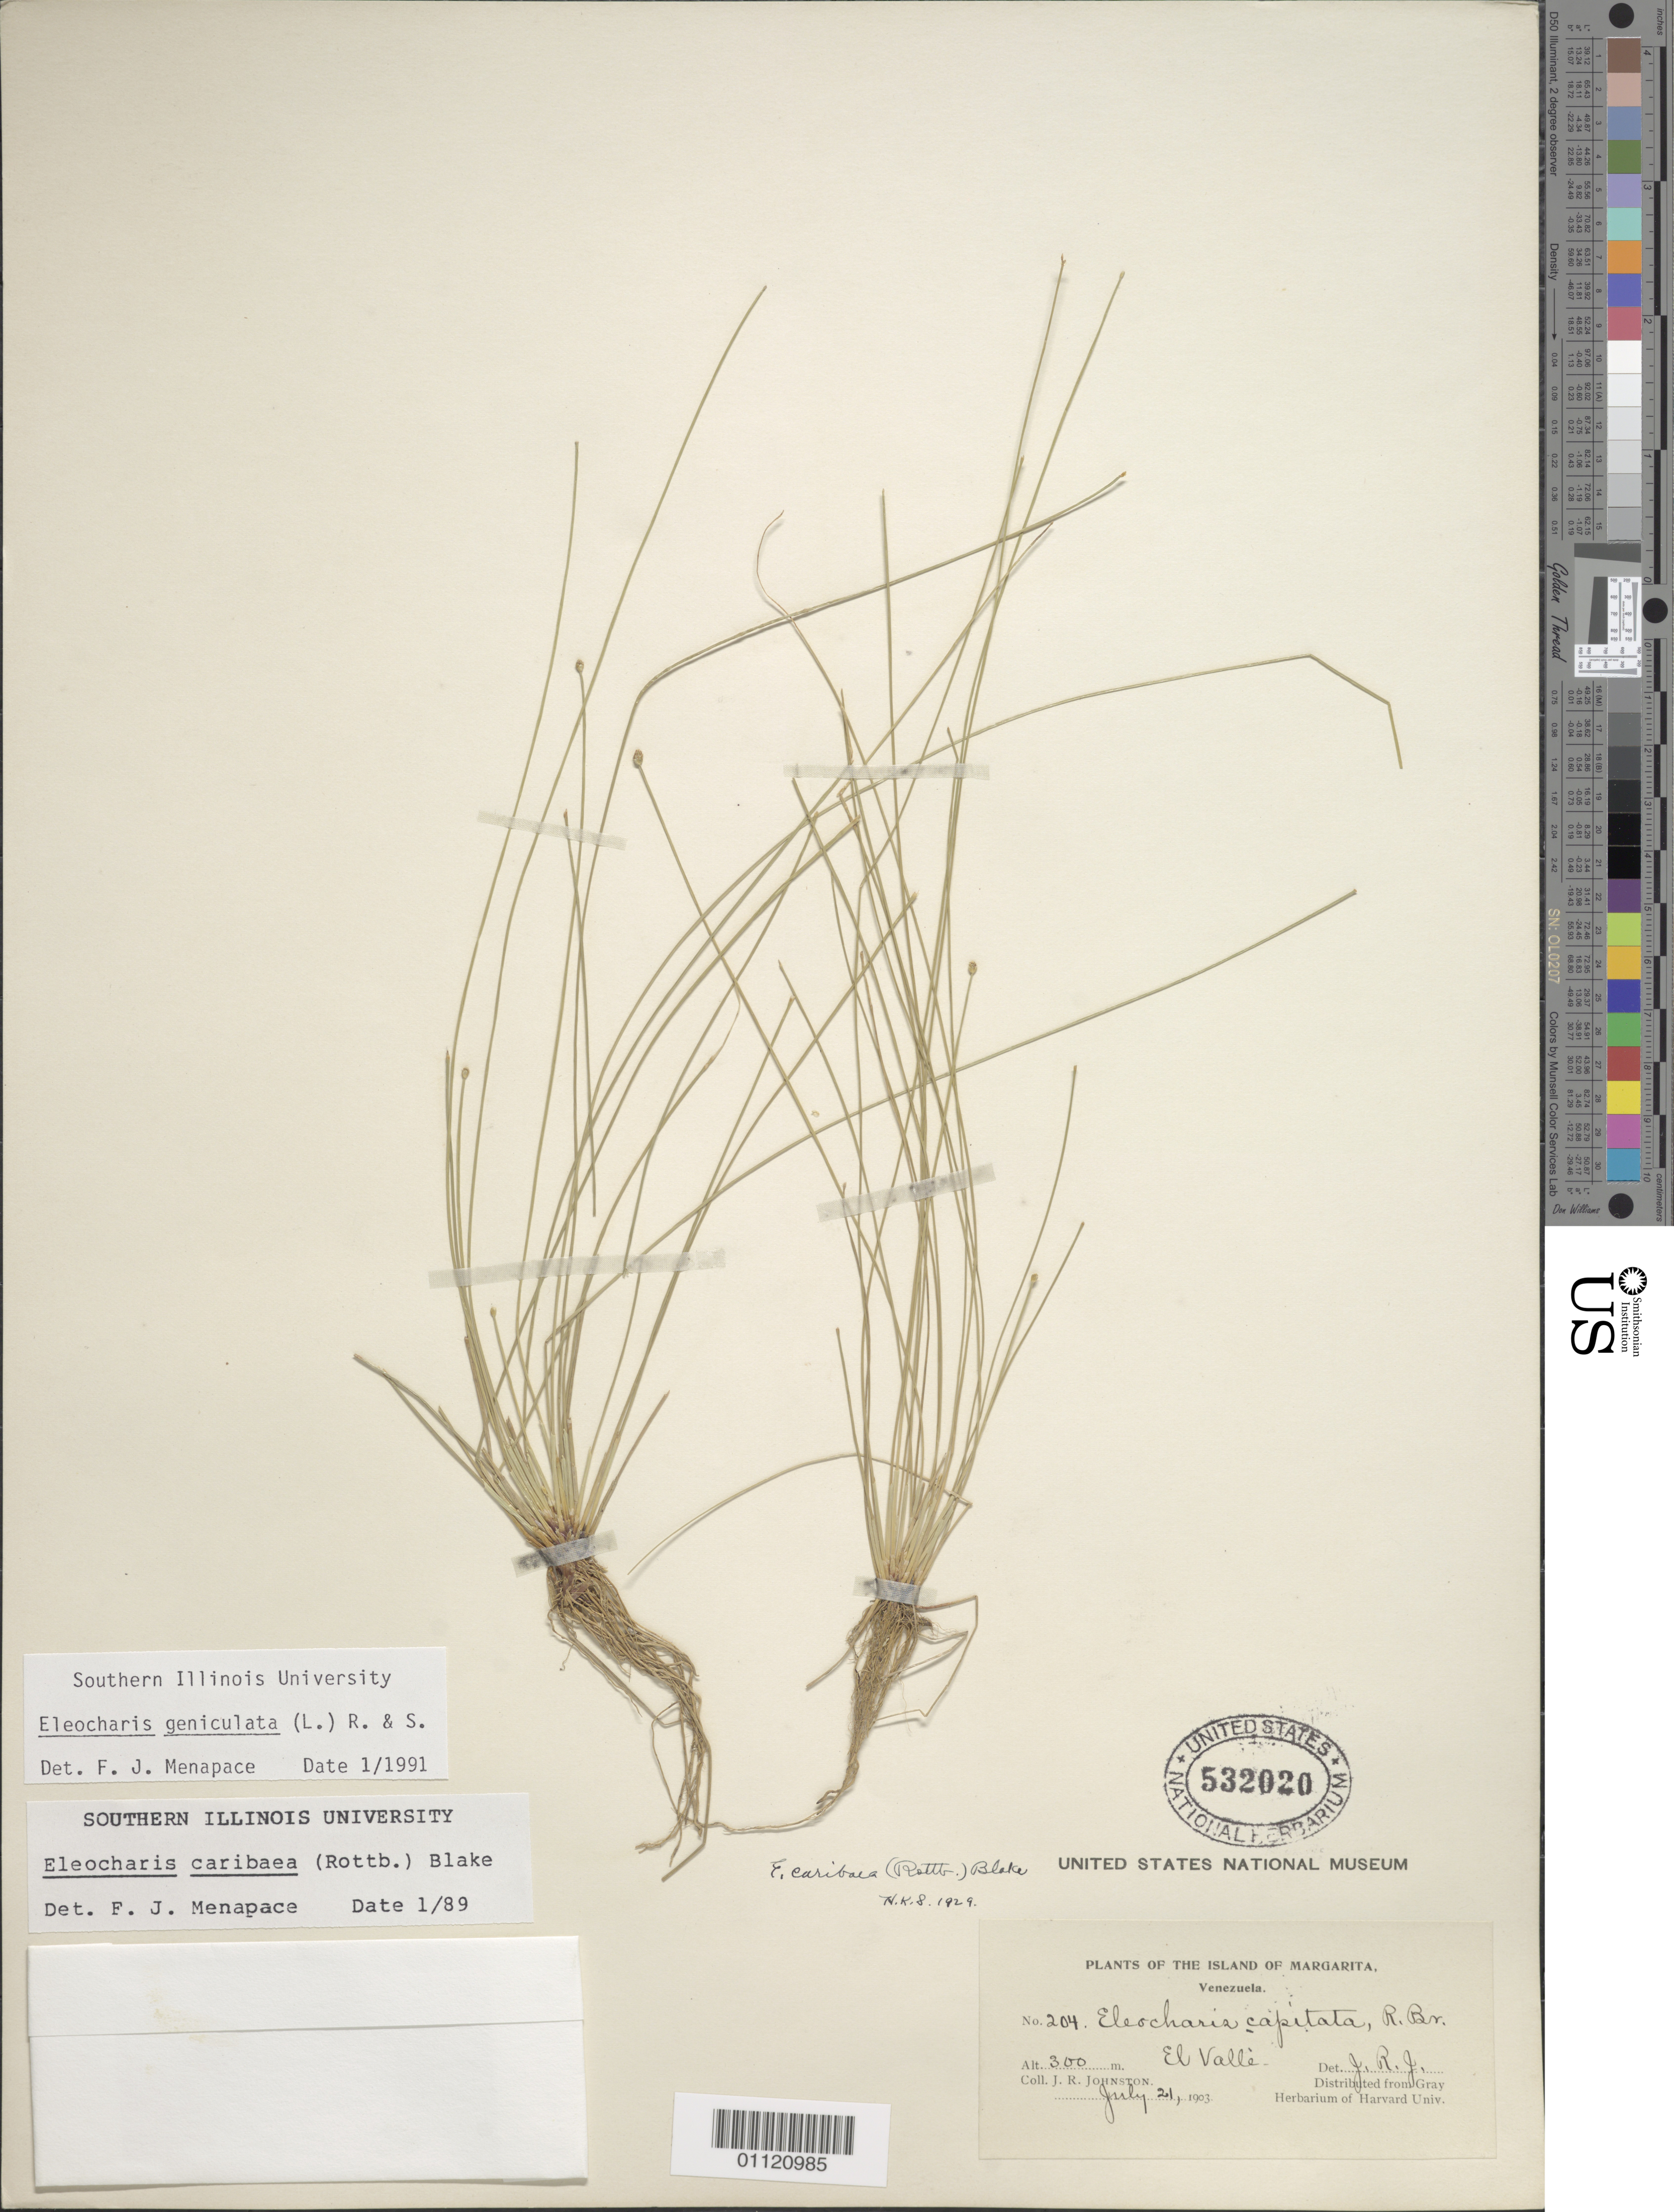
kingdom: Plantae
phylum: Tracheophyta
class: Liliopsida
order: Poales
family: Cyperaceae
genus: Eleocharis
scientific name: Eleocharis geniculata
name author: (L.) Roem. & Schult.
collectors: J. Johnston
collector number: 204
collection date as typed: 21 Jul 1903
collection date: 1903-07-21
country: Venezuela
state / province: Nueva Esparta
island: Margarita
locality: El Valle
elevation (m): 300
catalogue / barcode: US 532020